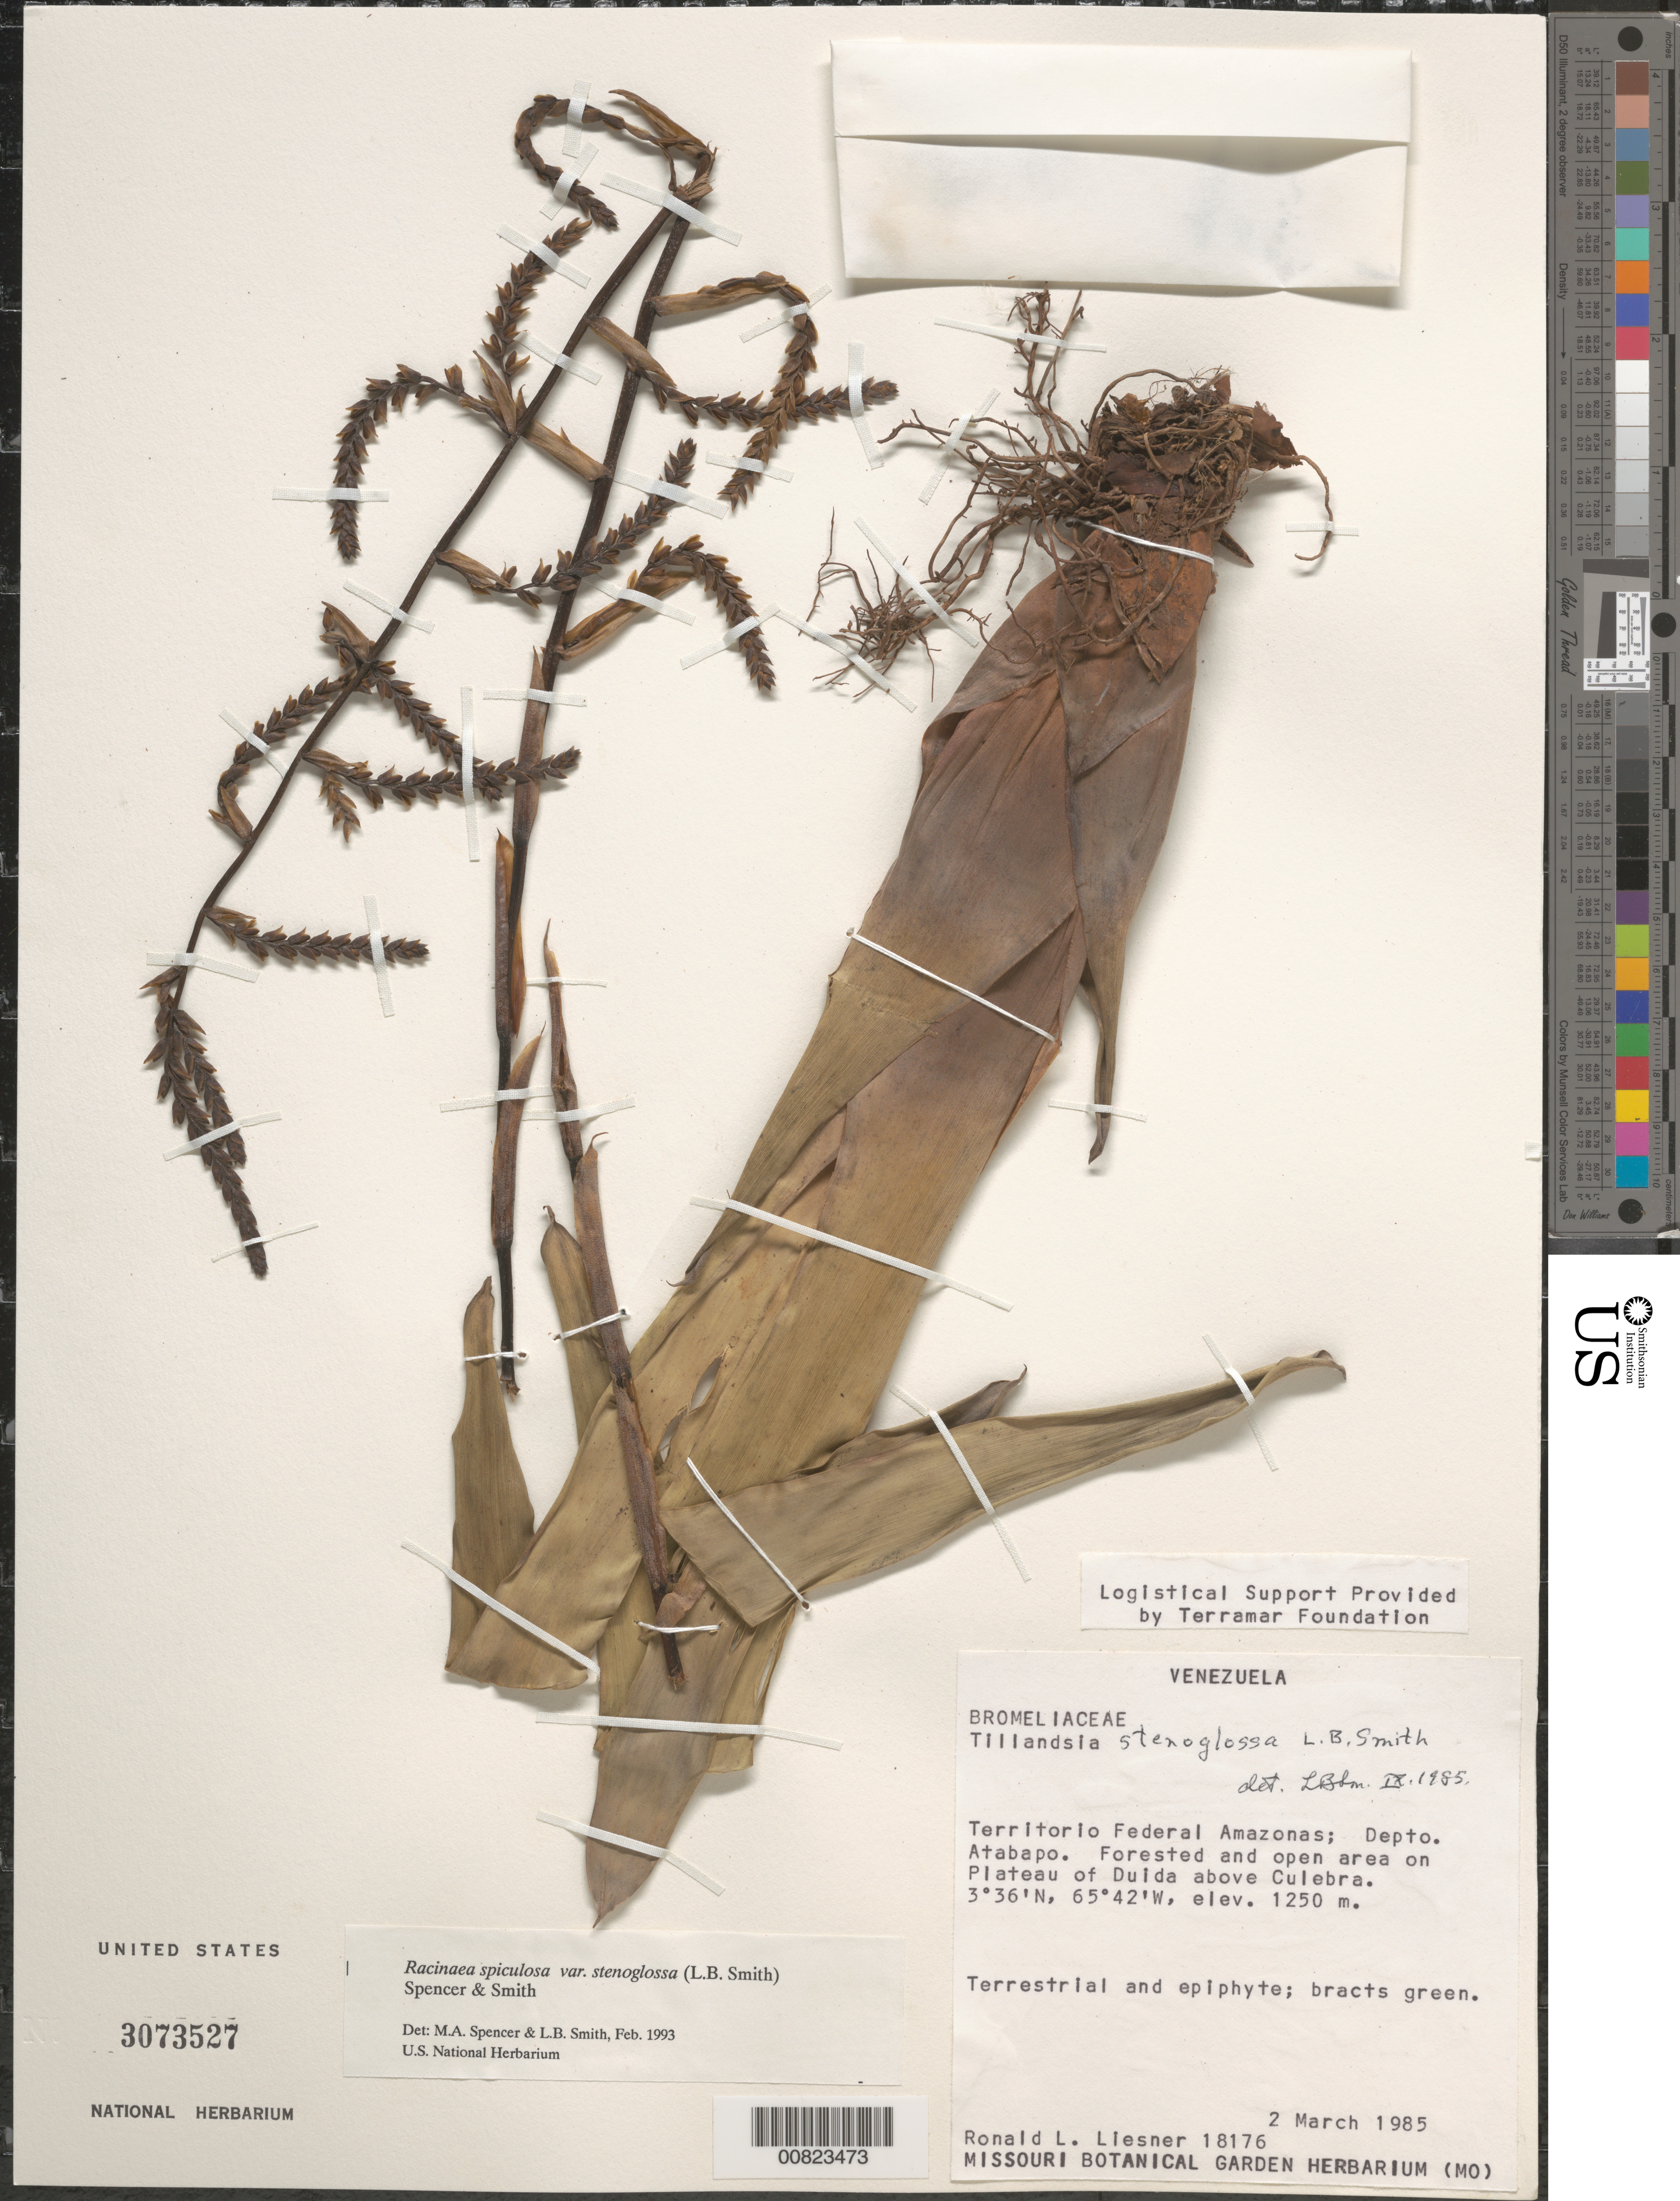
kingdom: Plantae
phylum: Tracheophyta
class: Liliopsida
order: Poales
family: Bromeliaceae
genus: Racinaea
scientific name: Racinaea spiculosa var. stenoglossa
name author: (L.B. Sm.) M.A. Spencer & L.B. Sm.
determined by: Spencer, M. A.; Smith, L. B.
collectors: R. L. Liesner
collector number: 18176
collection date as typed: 2-Mar-85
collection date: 1985-03-02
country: Venezuela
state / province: Amazonas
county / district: Atabapo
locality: Duida Plateau, above Culebra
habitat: Forested and open area on plateau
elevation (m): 1250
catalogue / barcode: US 3073527